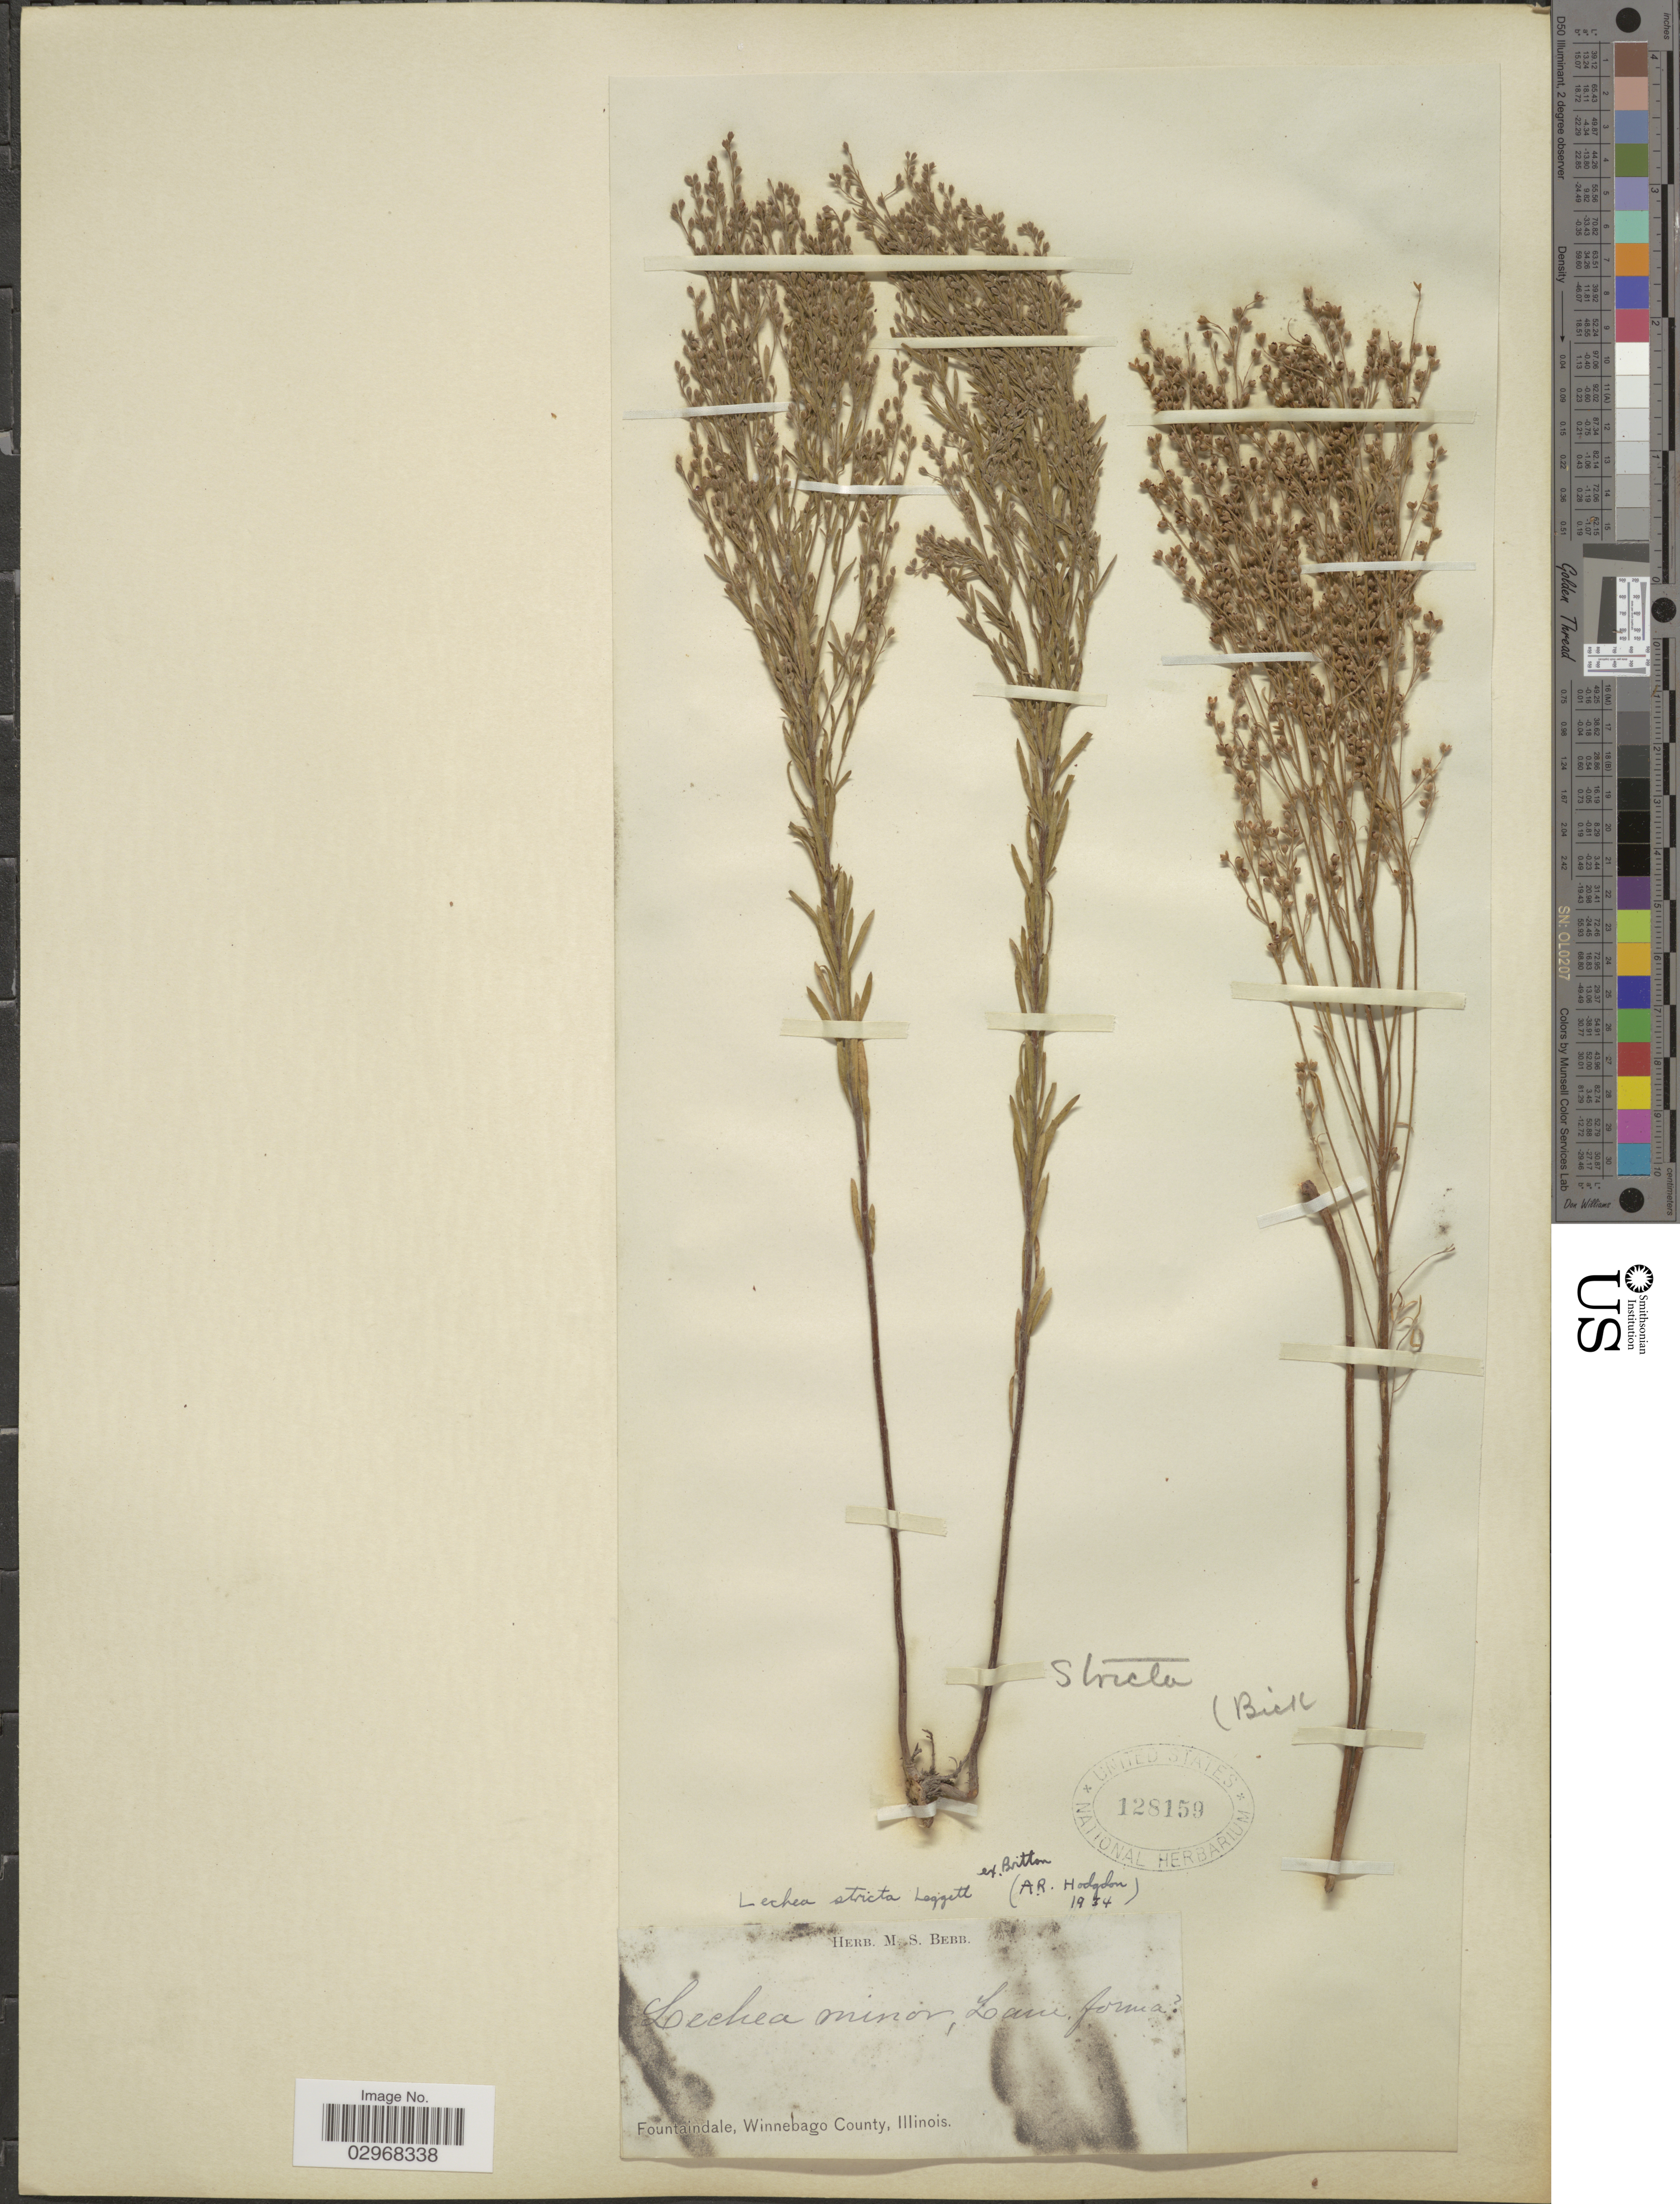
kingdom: Plantae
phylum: Tracheophyta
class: Magnoliopsida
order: Malvales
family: Cistaceae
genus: Lechea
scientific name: Lechea stricta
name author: Legg.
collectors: ex Herb. M. S. Bebb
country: United States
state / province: Illinois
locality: Fountaindale, Winnebago County.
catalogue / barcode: US 128159